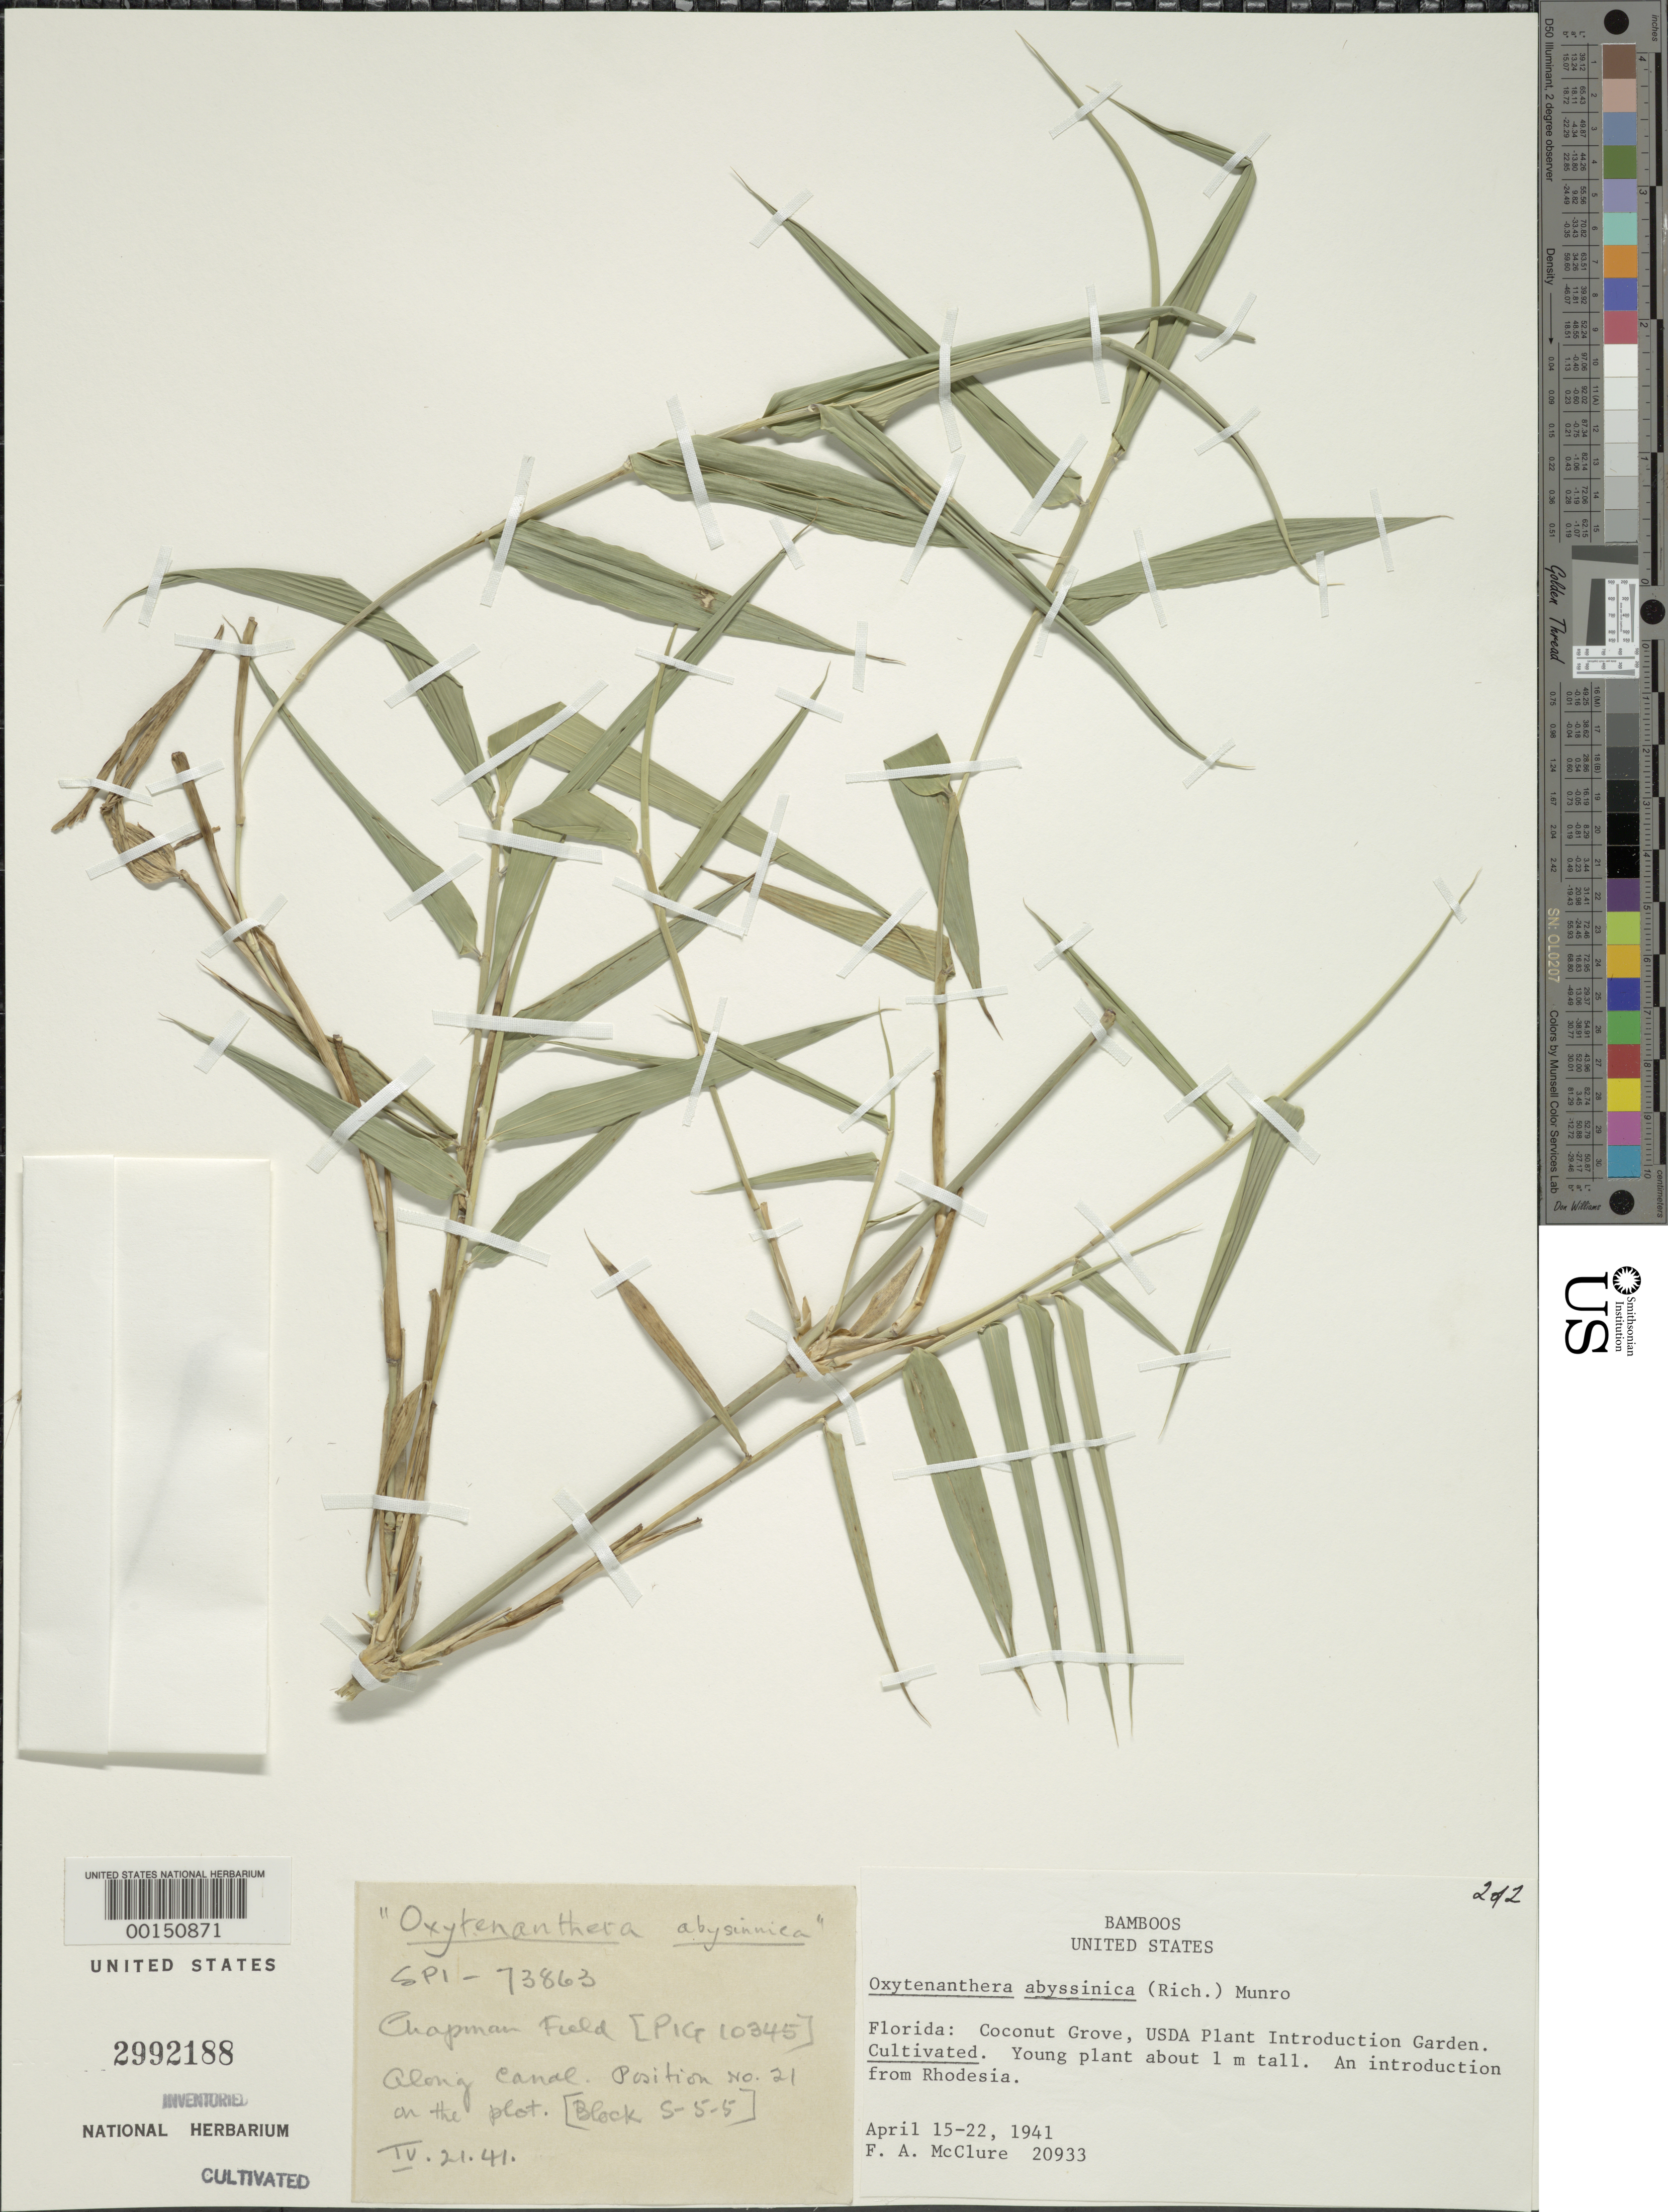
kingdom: Plantae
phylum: Tracheophyta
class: Liliopsida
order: Poales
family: Poaceae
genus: Oxytenanthera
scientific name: Oxytenanthera abyssinica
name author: (A. Rich.) Munro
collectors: F. A. McClure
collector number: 20933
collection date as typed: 15 Apr 1941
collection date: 1941-04-15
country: United States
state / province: Florida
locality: Usda plant introduction garden, coconut grove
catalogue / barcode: US 2992188